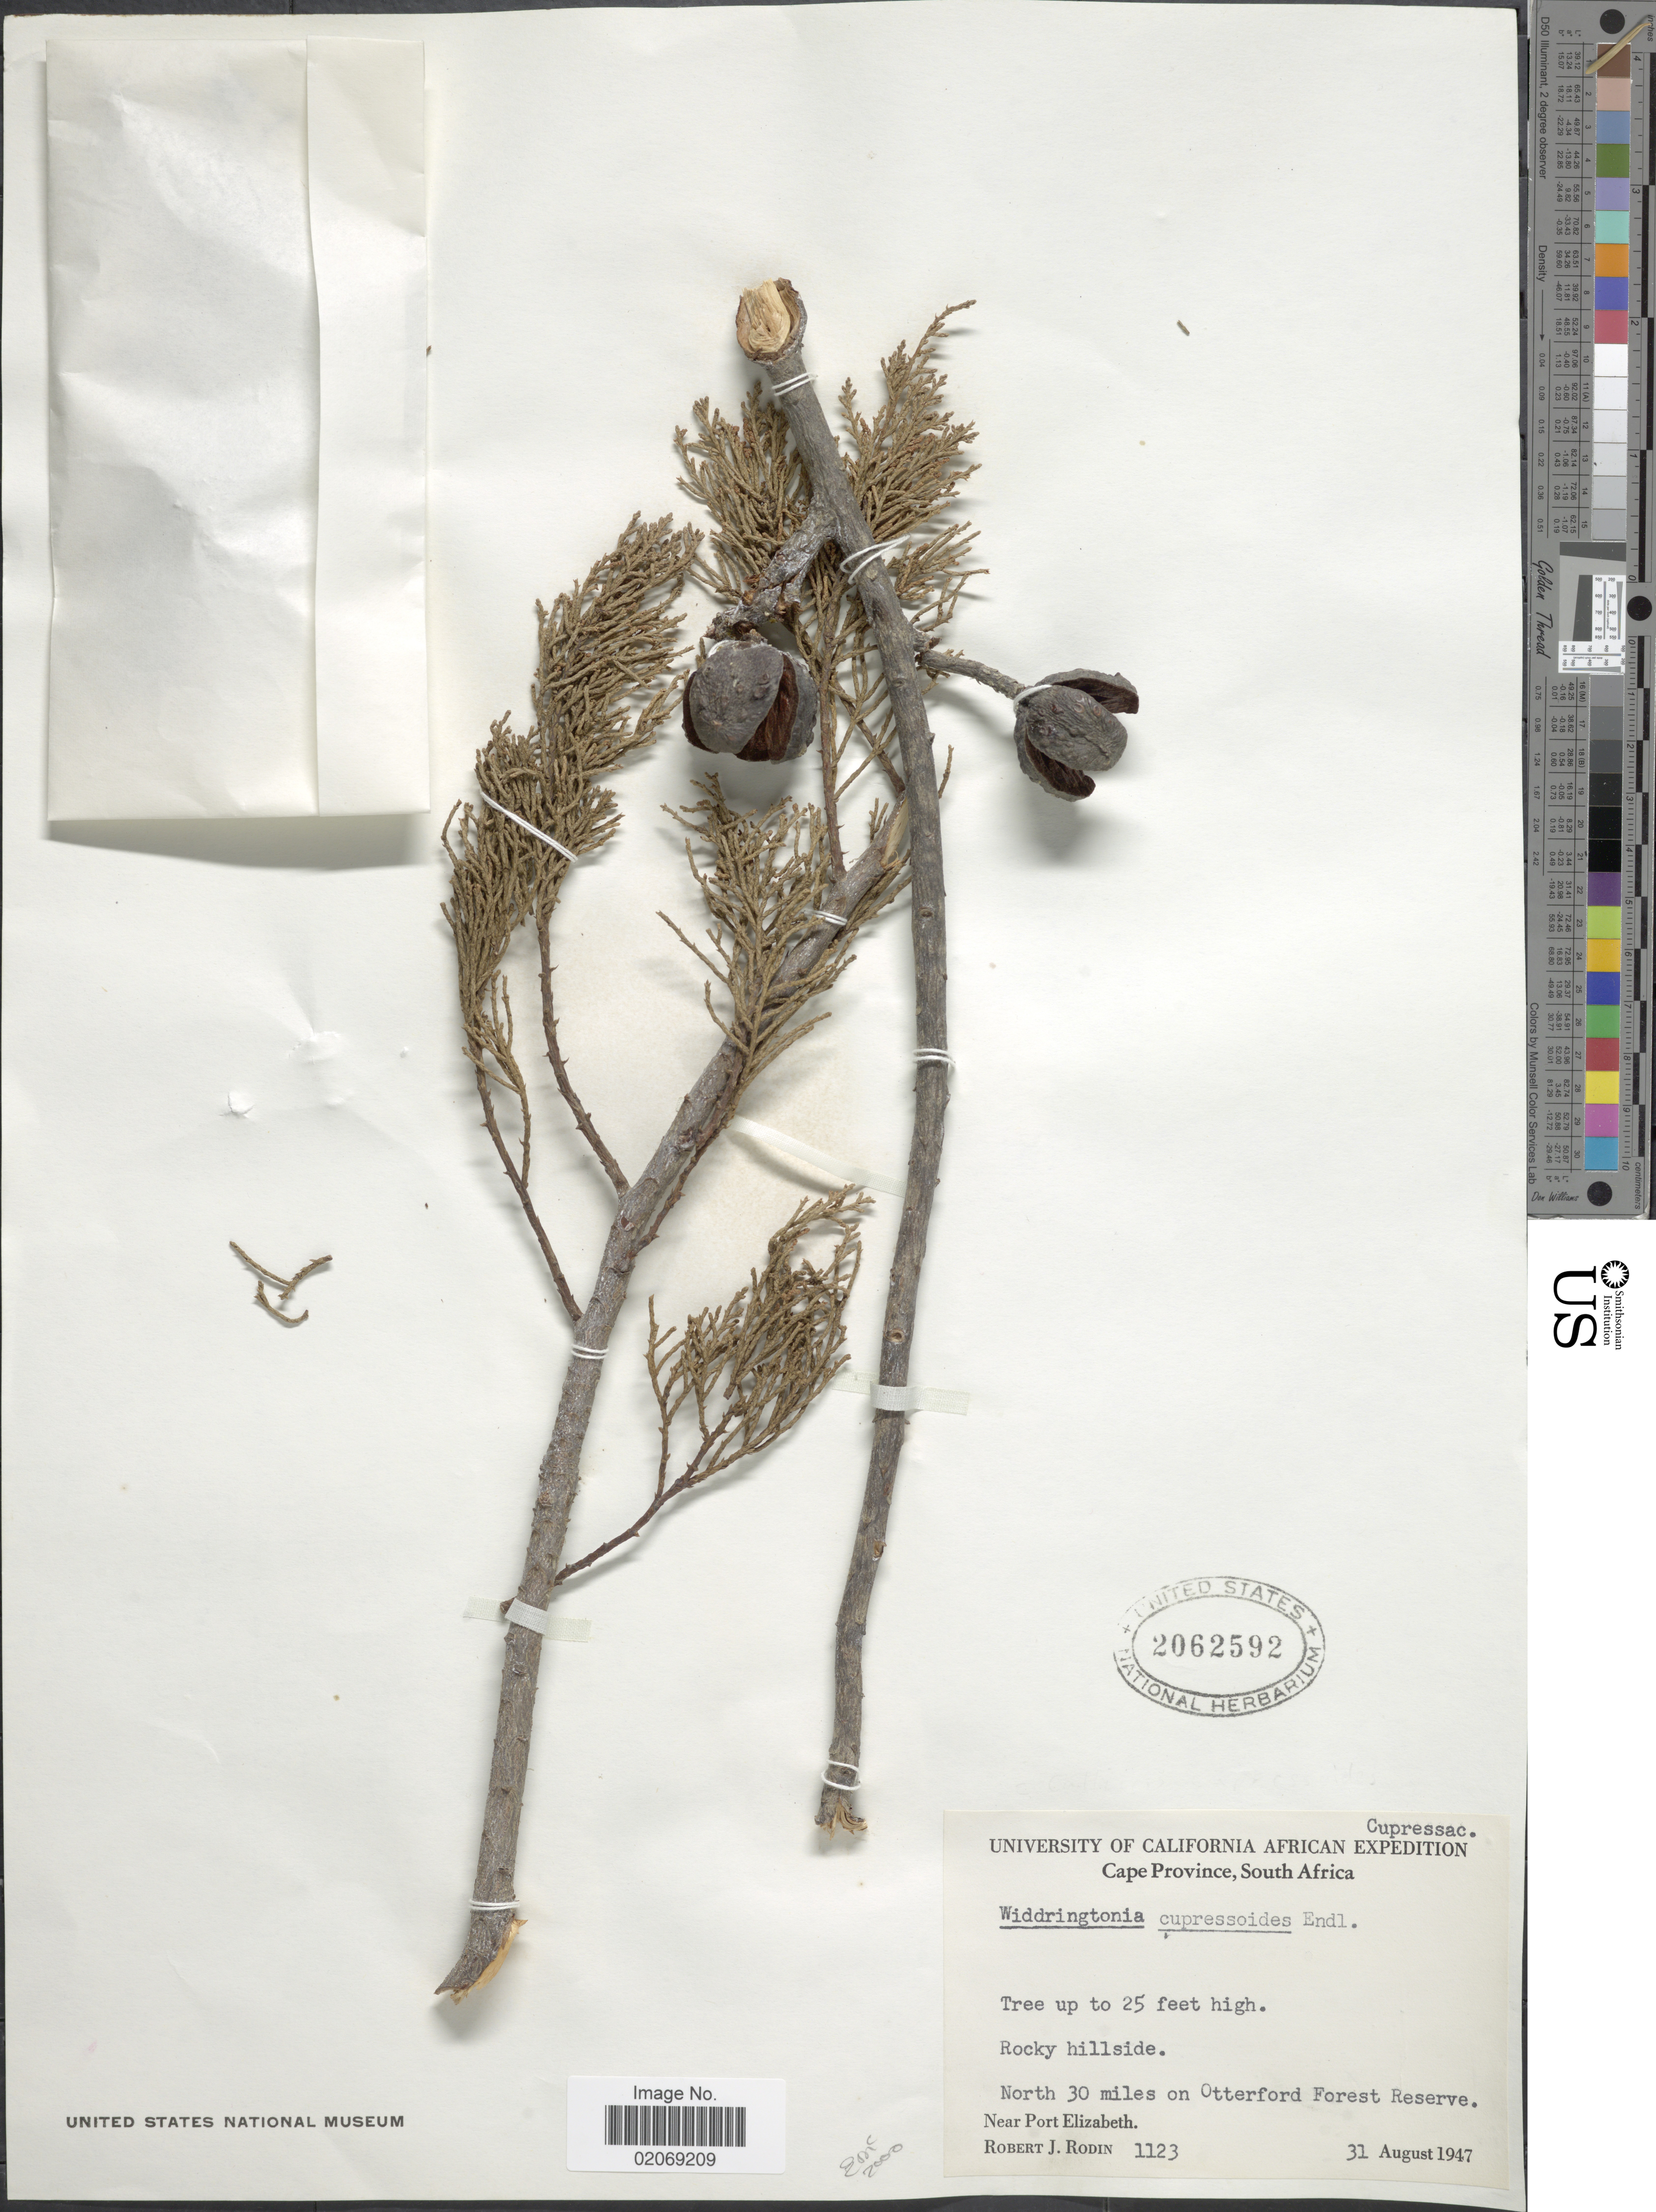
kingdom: Plantae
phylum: Tracheophyta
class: Pinopsida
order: Pinales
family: Cupressaceae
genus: Widdringtonia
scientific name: Widdringtonia cupressoides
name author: (L.) Endl.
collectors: R. J. Rodin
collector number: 1123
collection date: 1947-08-31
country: South Africa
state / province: Eastern Cape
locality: North 30 miles on Ottersford Forest Reserve, near Port Elizabeth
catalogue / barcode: US 2062592